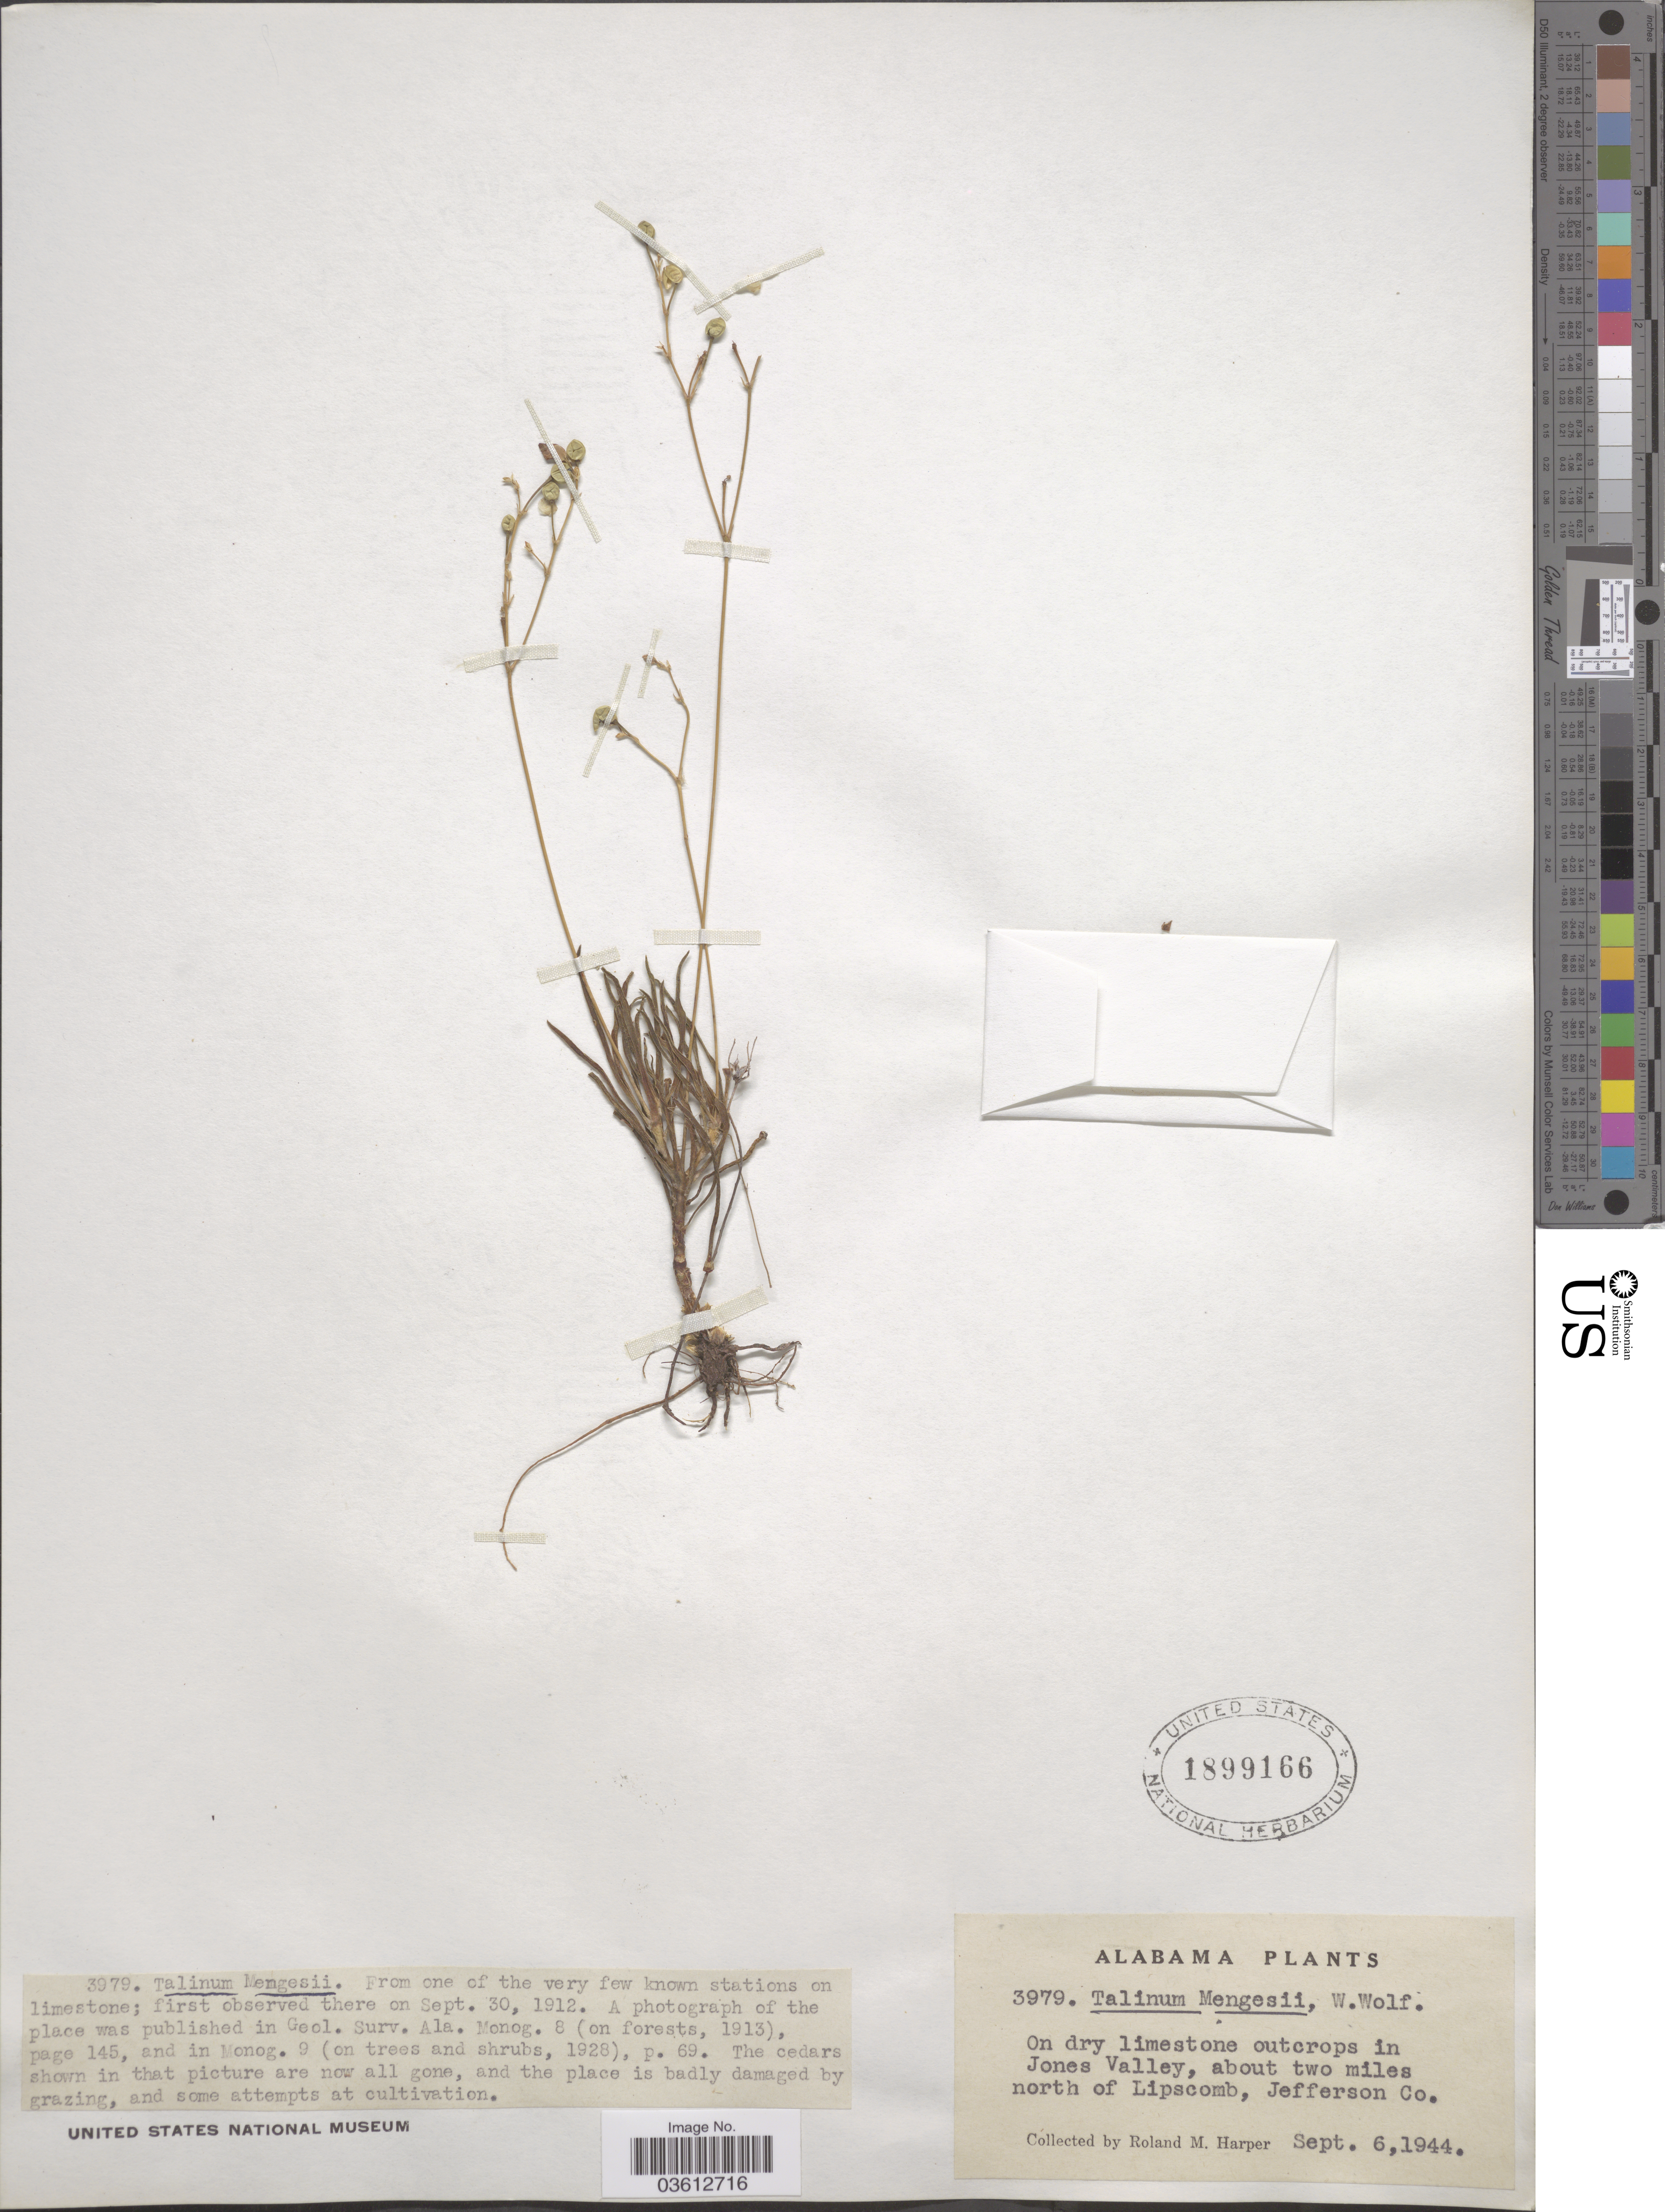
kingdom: Plantae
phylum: Tracheophyta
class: Magnoliopsida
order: Caryophyllales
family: Talinaceae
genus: Talinum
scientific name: Talinum mengesii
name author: W. Wolf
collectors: R. M. Harper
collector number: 3979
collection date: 1944-09-06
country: United States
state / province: Alabama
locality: Jones Valley, about two miles north of Lipscomb, Jefferson Co.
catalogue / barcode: US 1899166